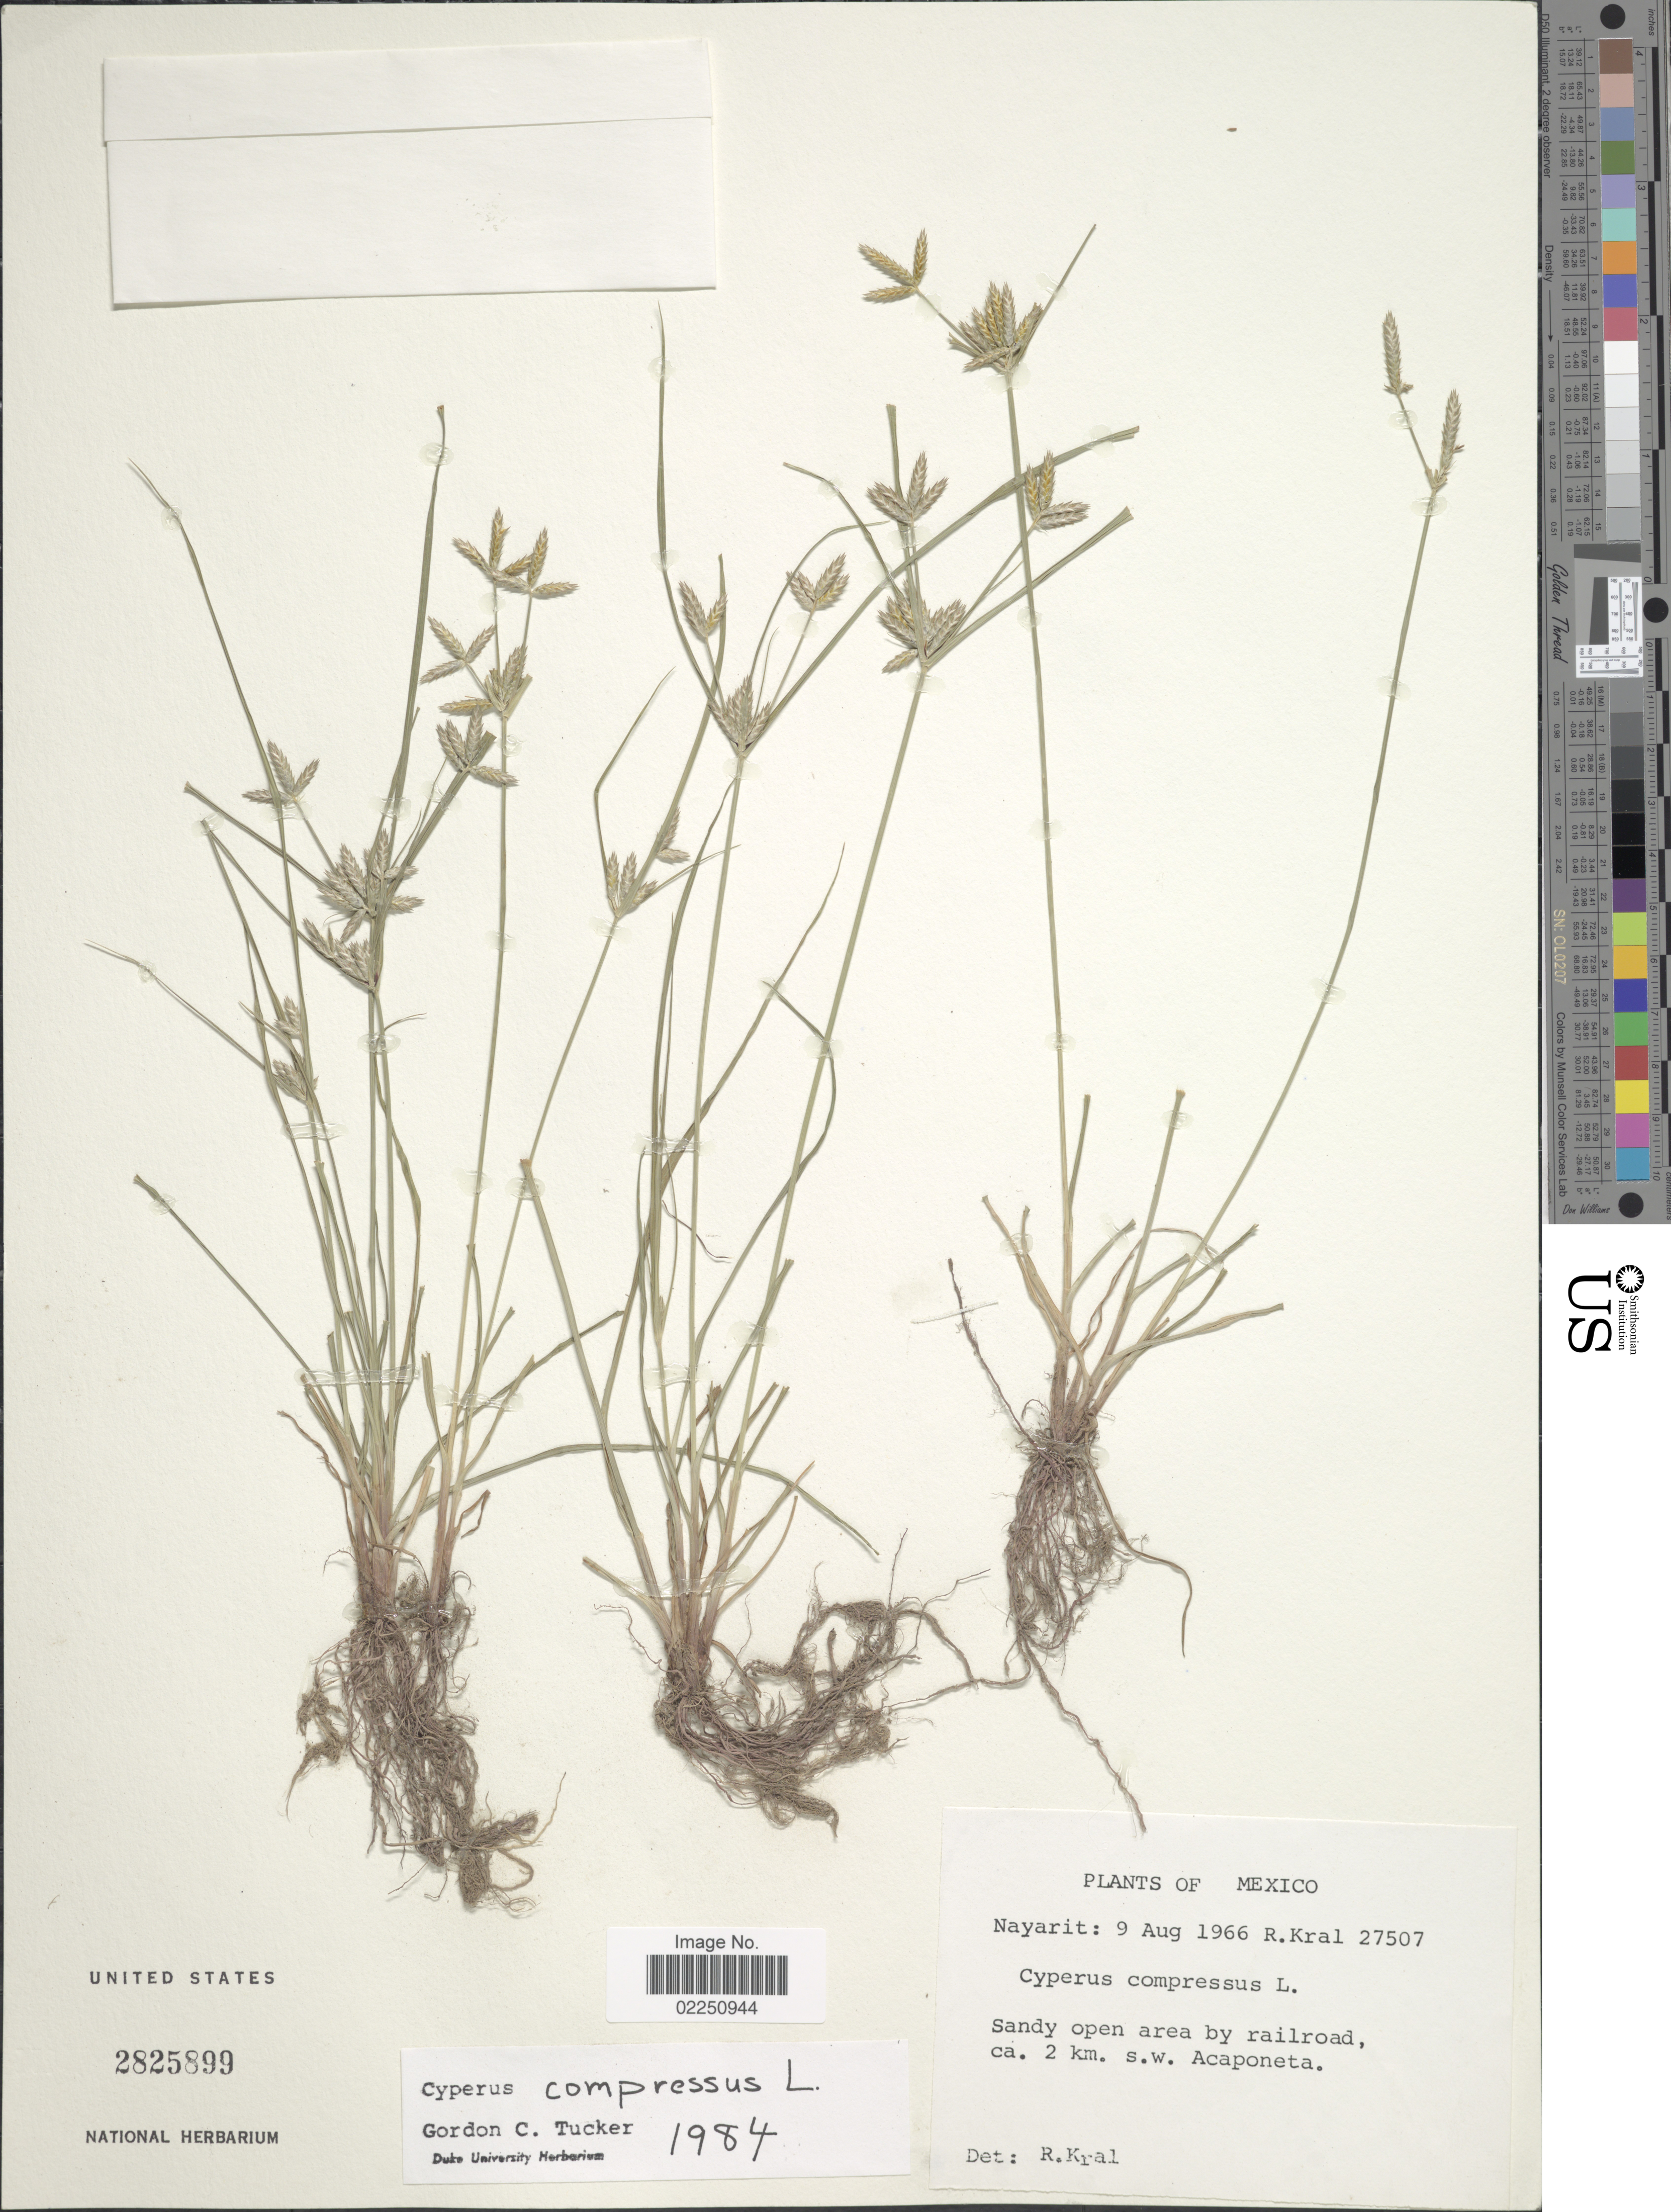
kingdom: Plantae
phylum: Tracheophyta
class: Liliopsida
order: Poales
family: Cyperaceae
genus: Cyperus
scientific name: Cyperus compressus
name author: L.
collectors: R. Kral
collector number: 27507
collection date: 1966-08-09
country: Mexico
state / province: Nayarit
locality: Ca. 2 km. s.w. Acaponeta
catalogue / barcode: US 2825899